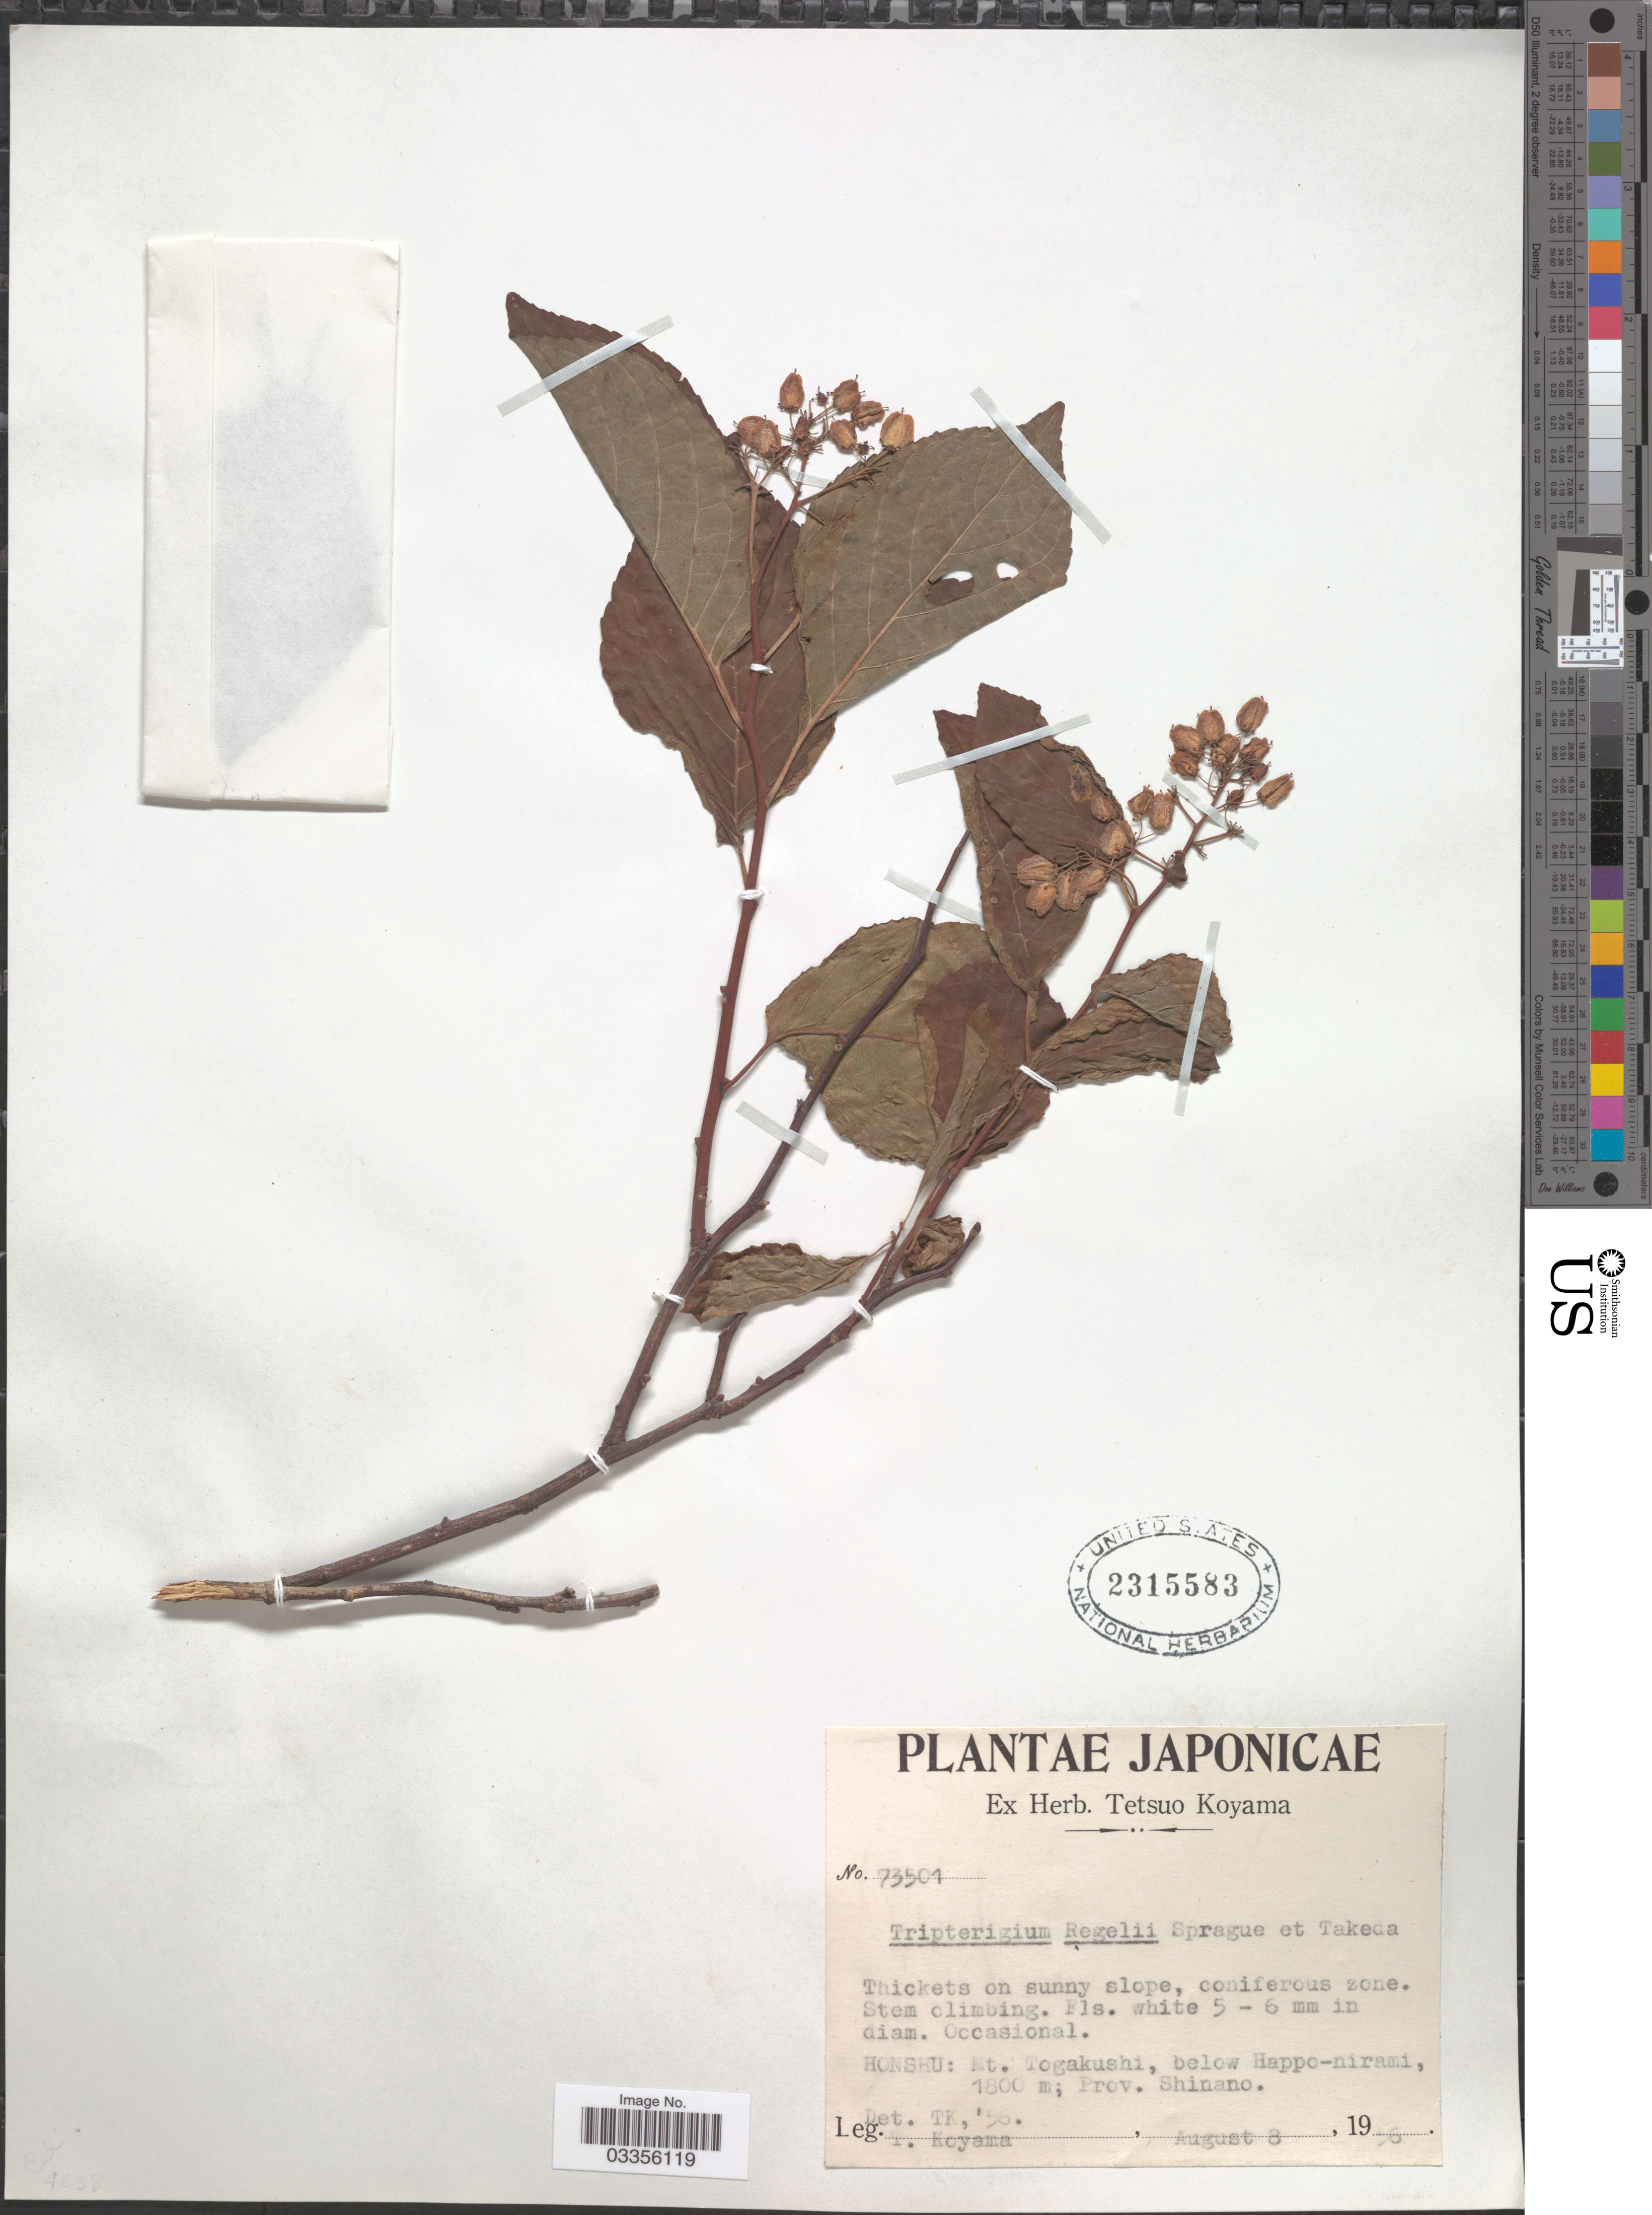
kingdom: Plantae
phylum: Tracheophyta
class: Magnoliopsida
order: Celastrales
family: Celastraceae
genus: Tripterygium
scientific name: Tripterygium regelii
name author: Sprague & Takeda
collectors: T. Koyama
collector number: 73501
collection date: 1956-08-08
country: Japan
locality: Honsu: Mt. Togakushi, below Happo-nirami; Prov. Shinano.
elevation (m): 1800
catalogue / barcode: US 2315583